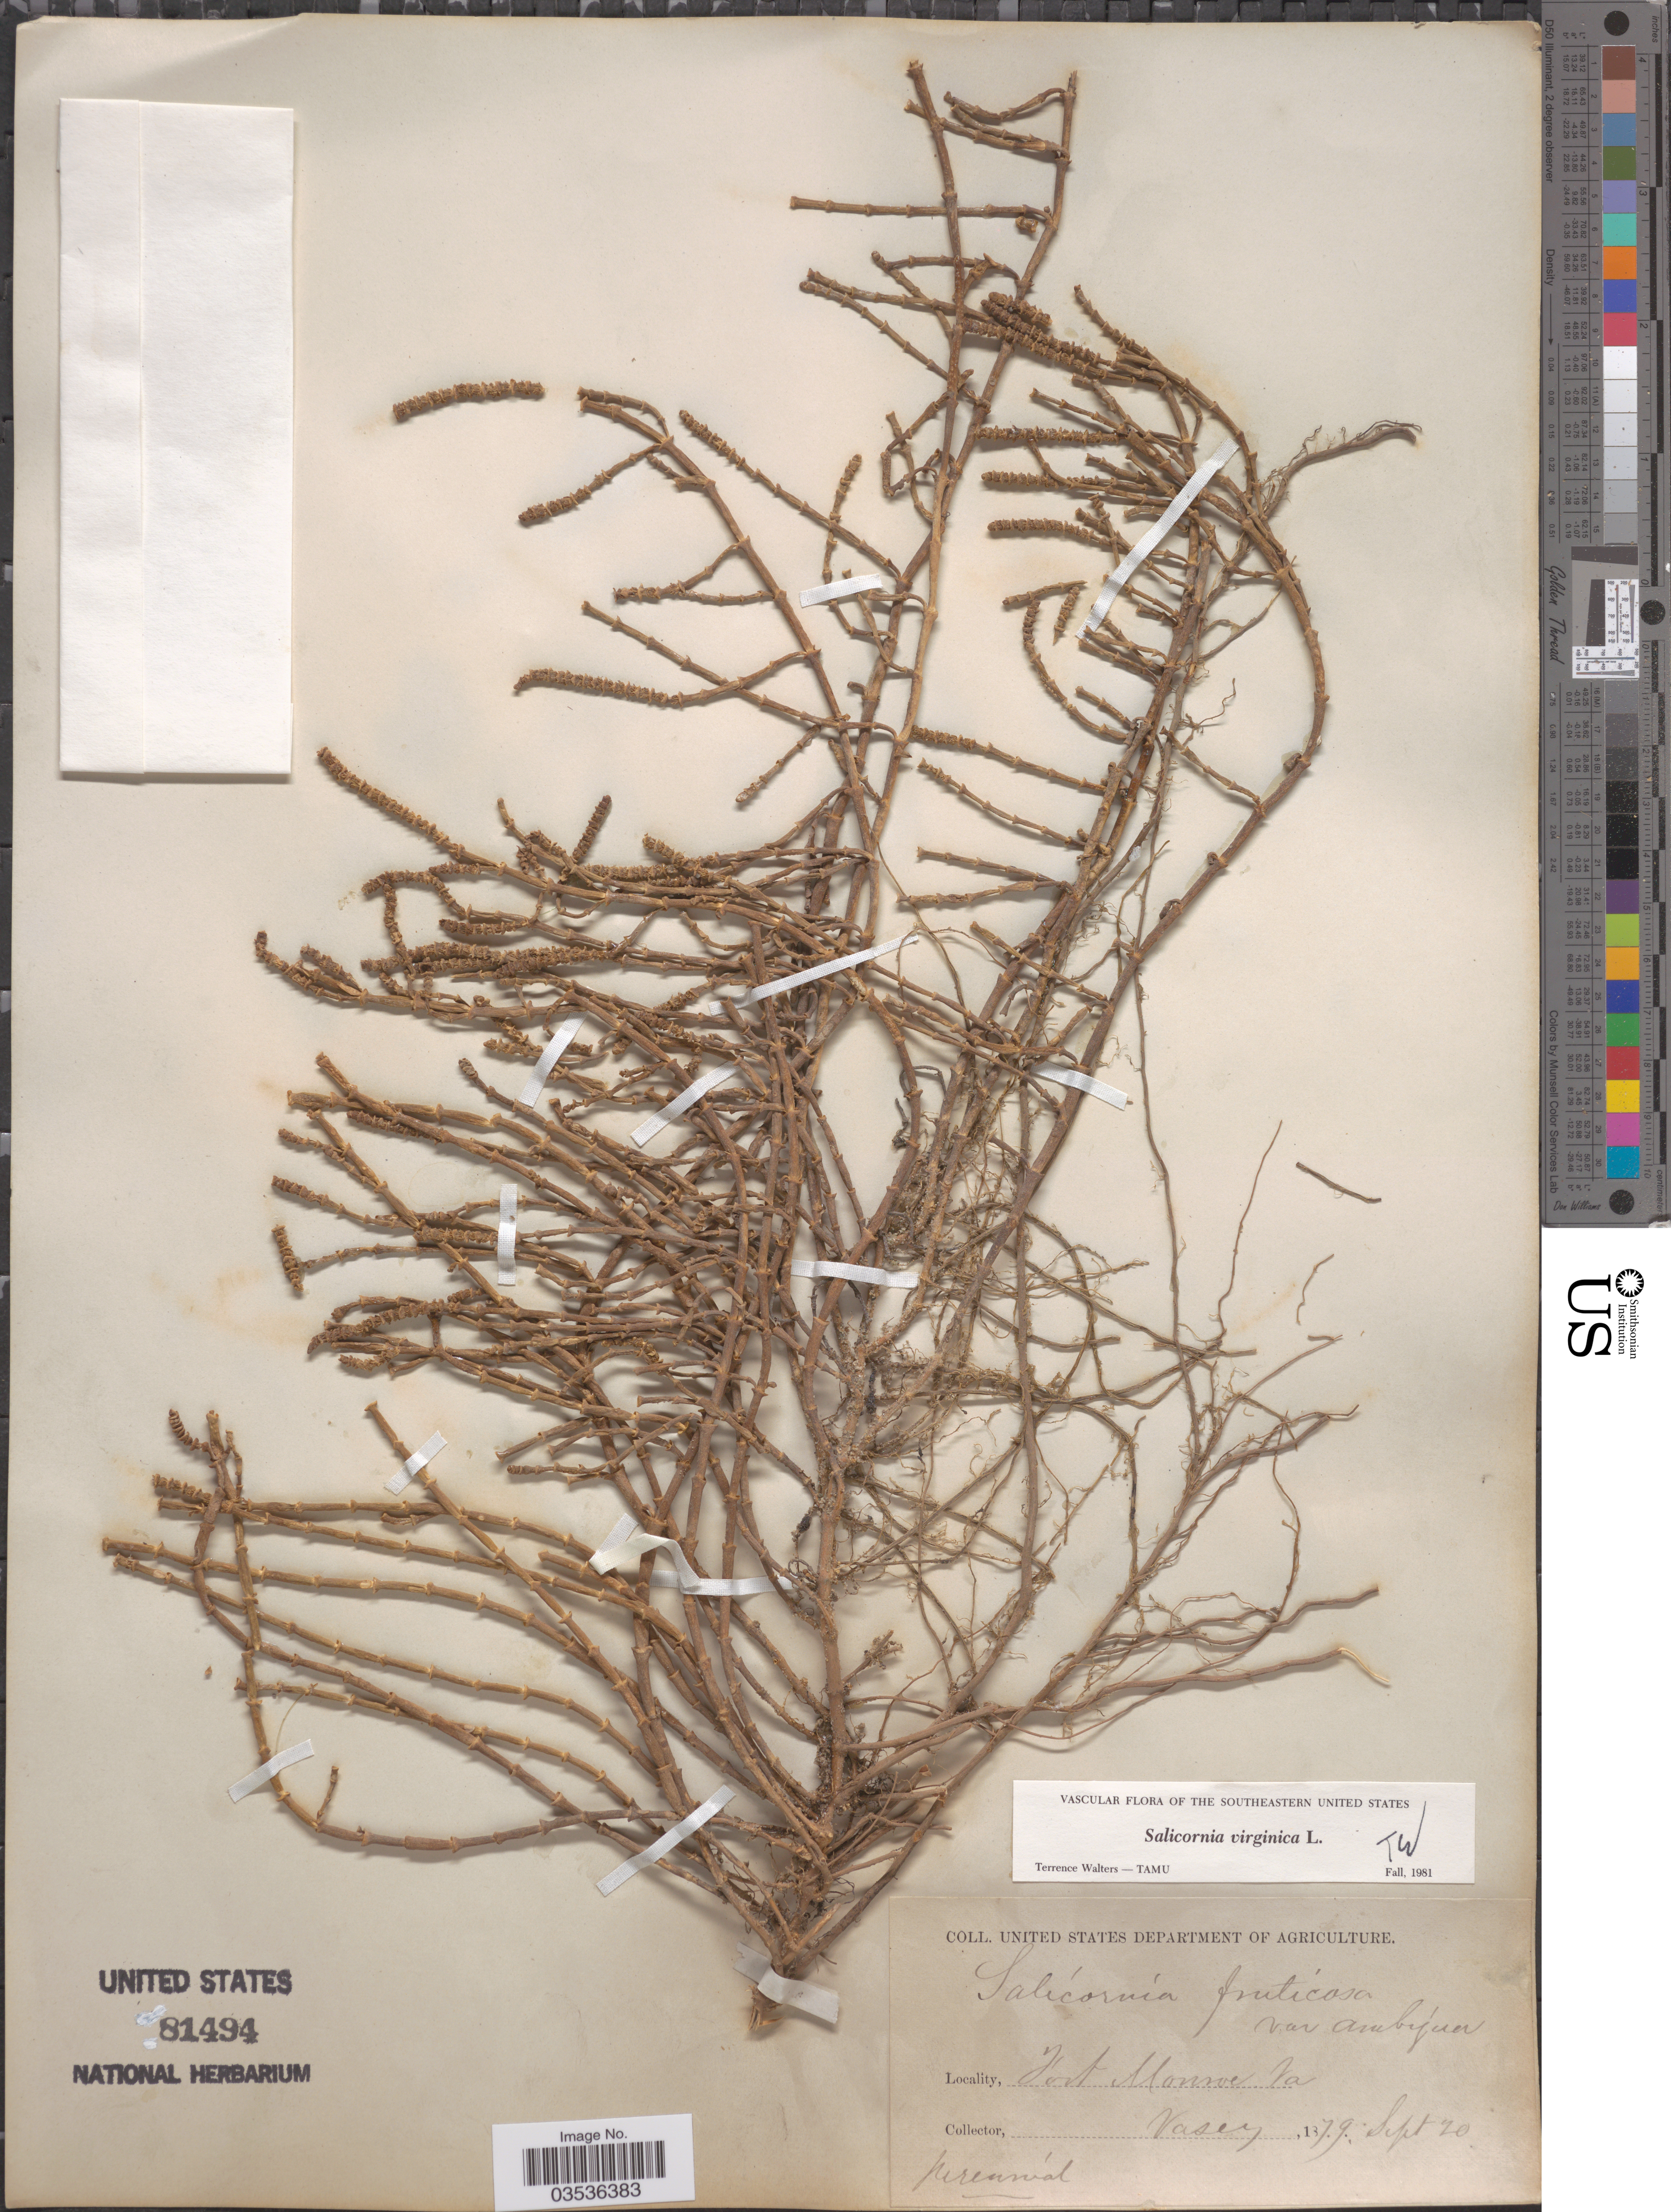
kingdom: Plantae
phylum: Tracheophyta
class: Magnoliopsida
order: Caryophyllales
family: Amaranthaceae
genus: Salicornia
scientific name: Salicornia ambigua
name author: Michx.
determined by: Strong, Mark T., (BOT), Smithsonian Institution - National Museum of Natural History (UNITED STATES)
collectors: Vasey, --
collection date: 1879-09-20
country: United States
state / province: Virginia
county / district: City of Hampton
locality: Fort Monroe.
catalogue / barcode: US 81494